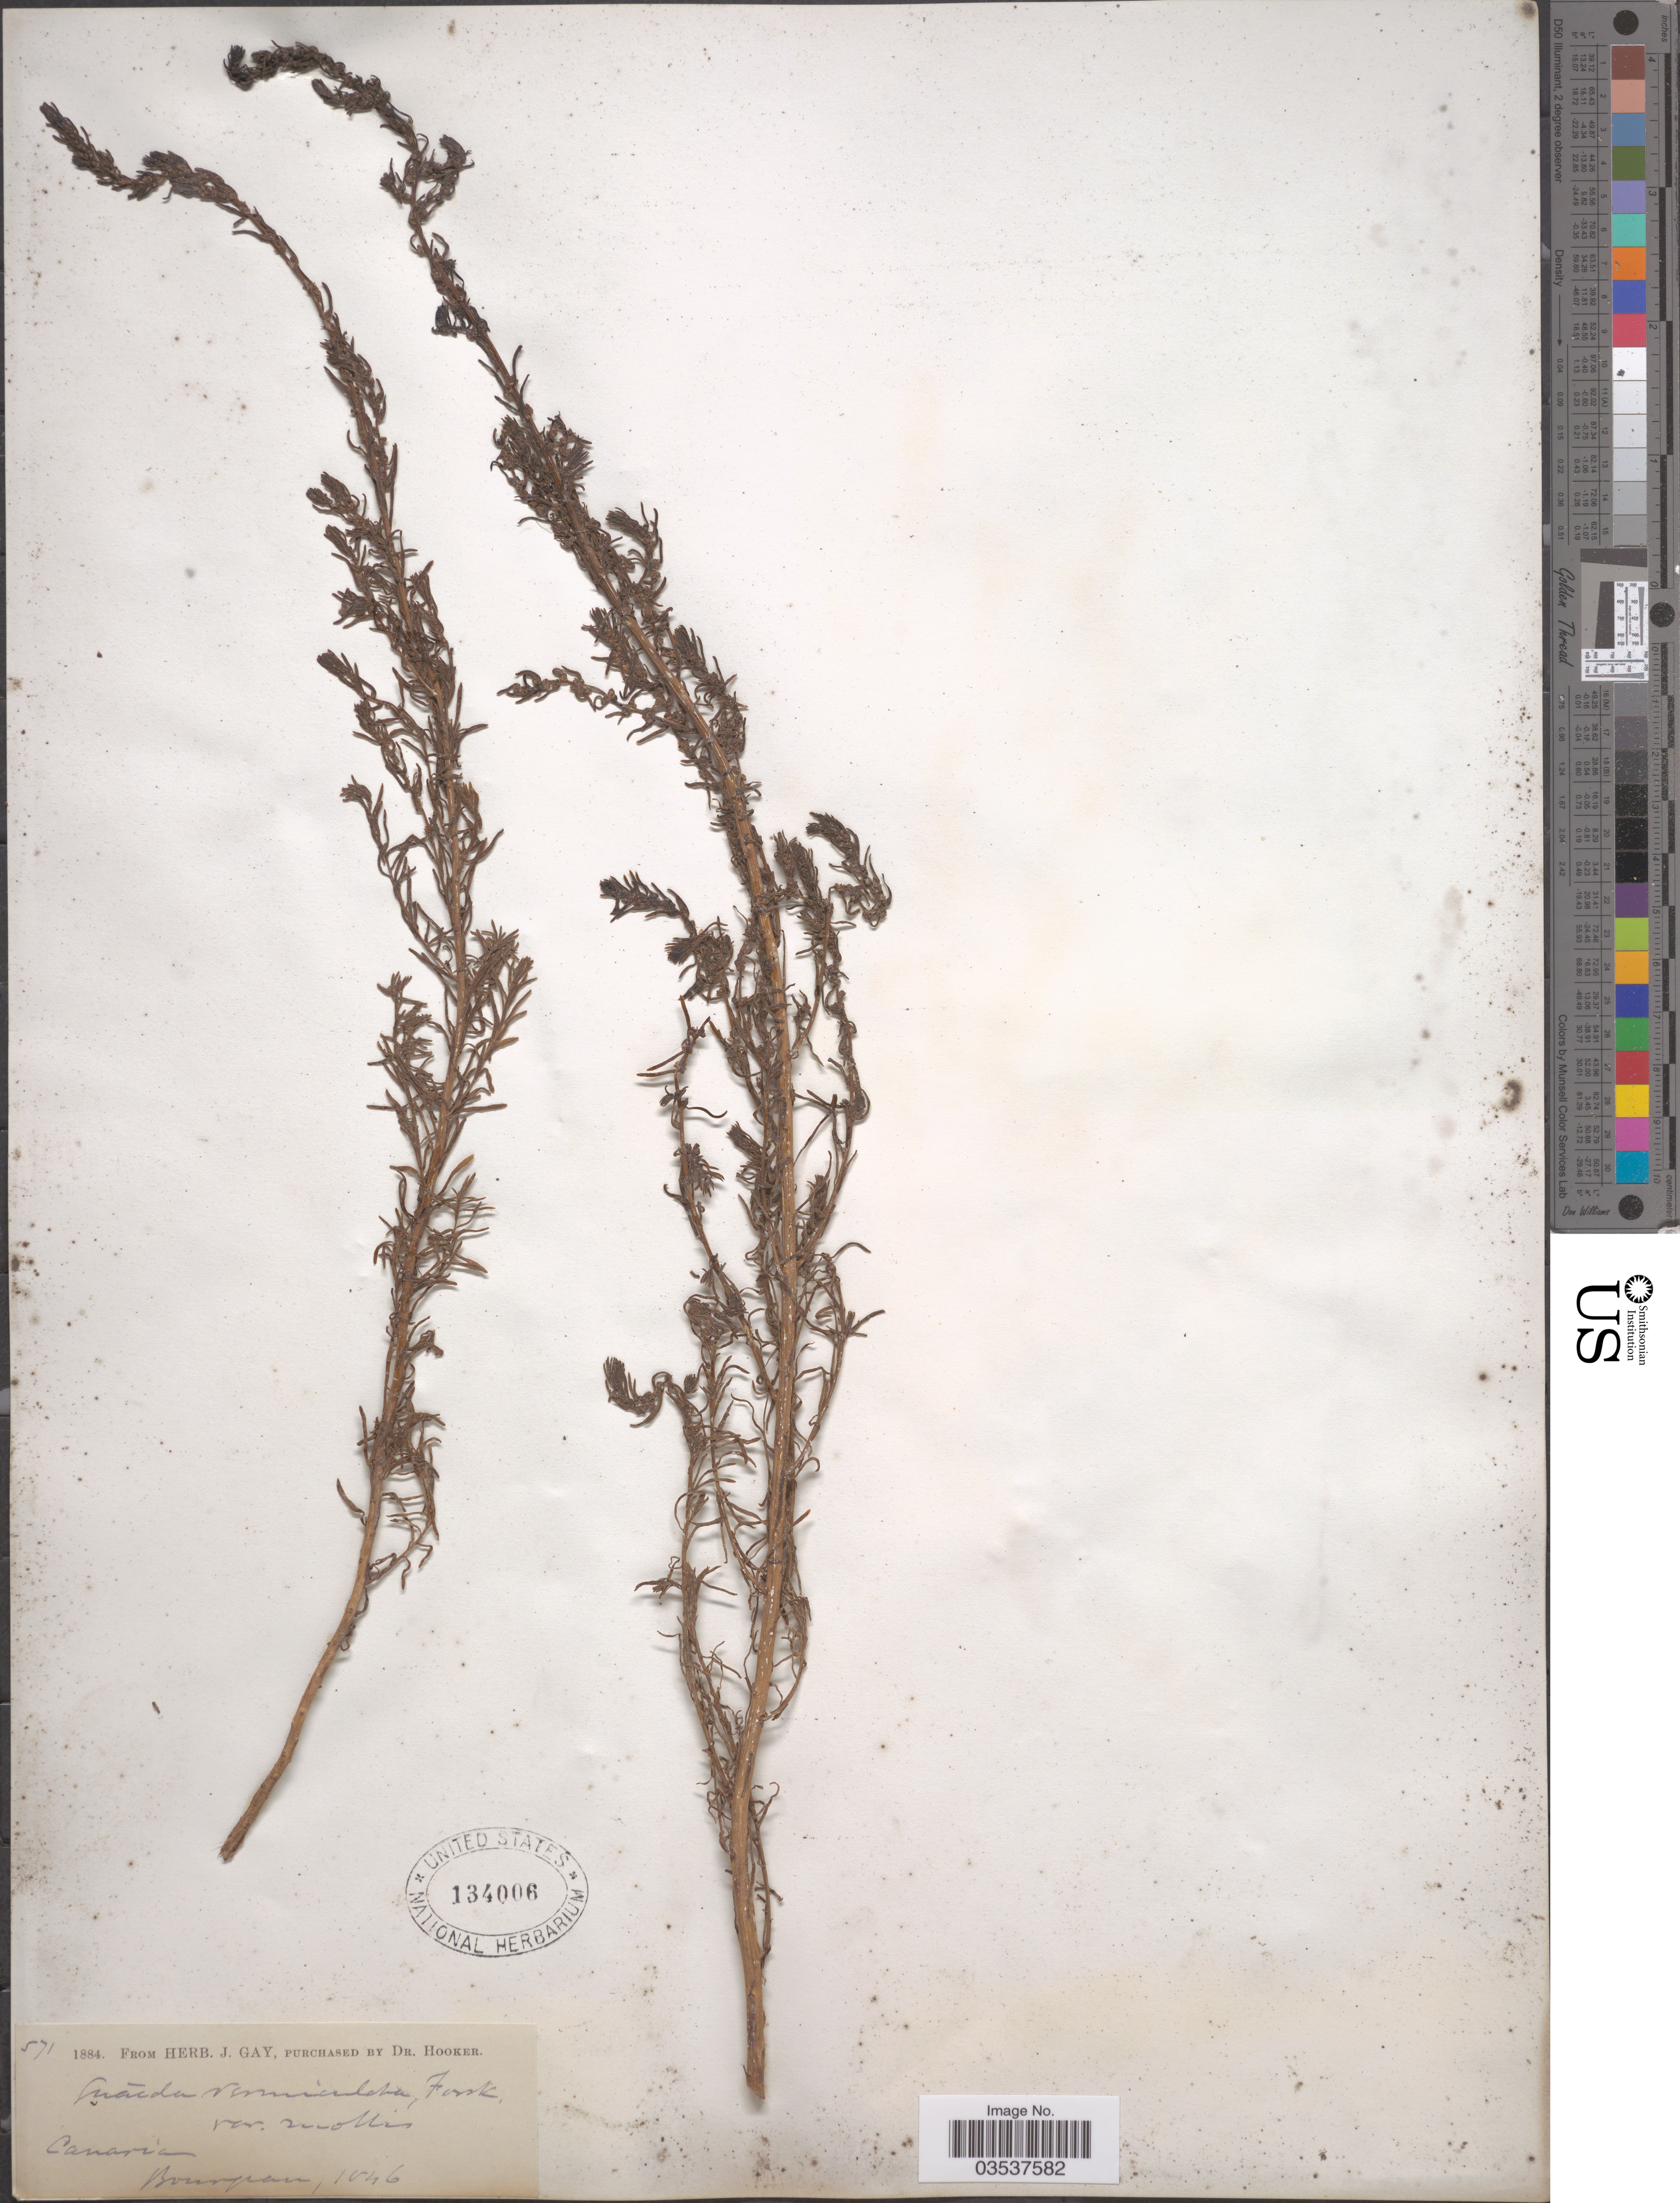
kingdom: Plantae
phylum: Tracheophyta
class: Magnoliopsida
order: Caryophyllales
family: Amaranthaceae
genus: Suaeda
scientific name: Suaeda vermiculata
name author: Forssk. ex J.F. Gmel.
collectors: -. Bourgeau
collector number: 571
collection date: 1846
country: Spain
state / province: Canarias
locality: Canaria.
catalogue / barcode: US 134006